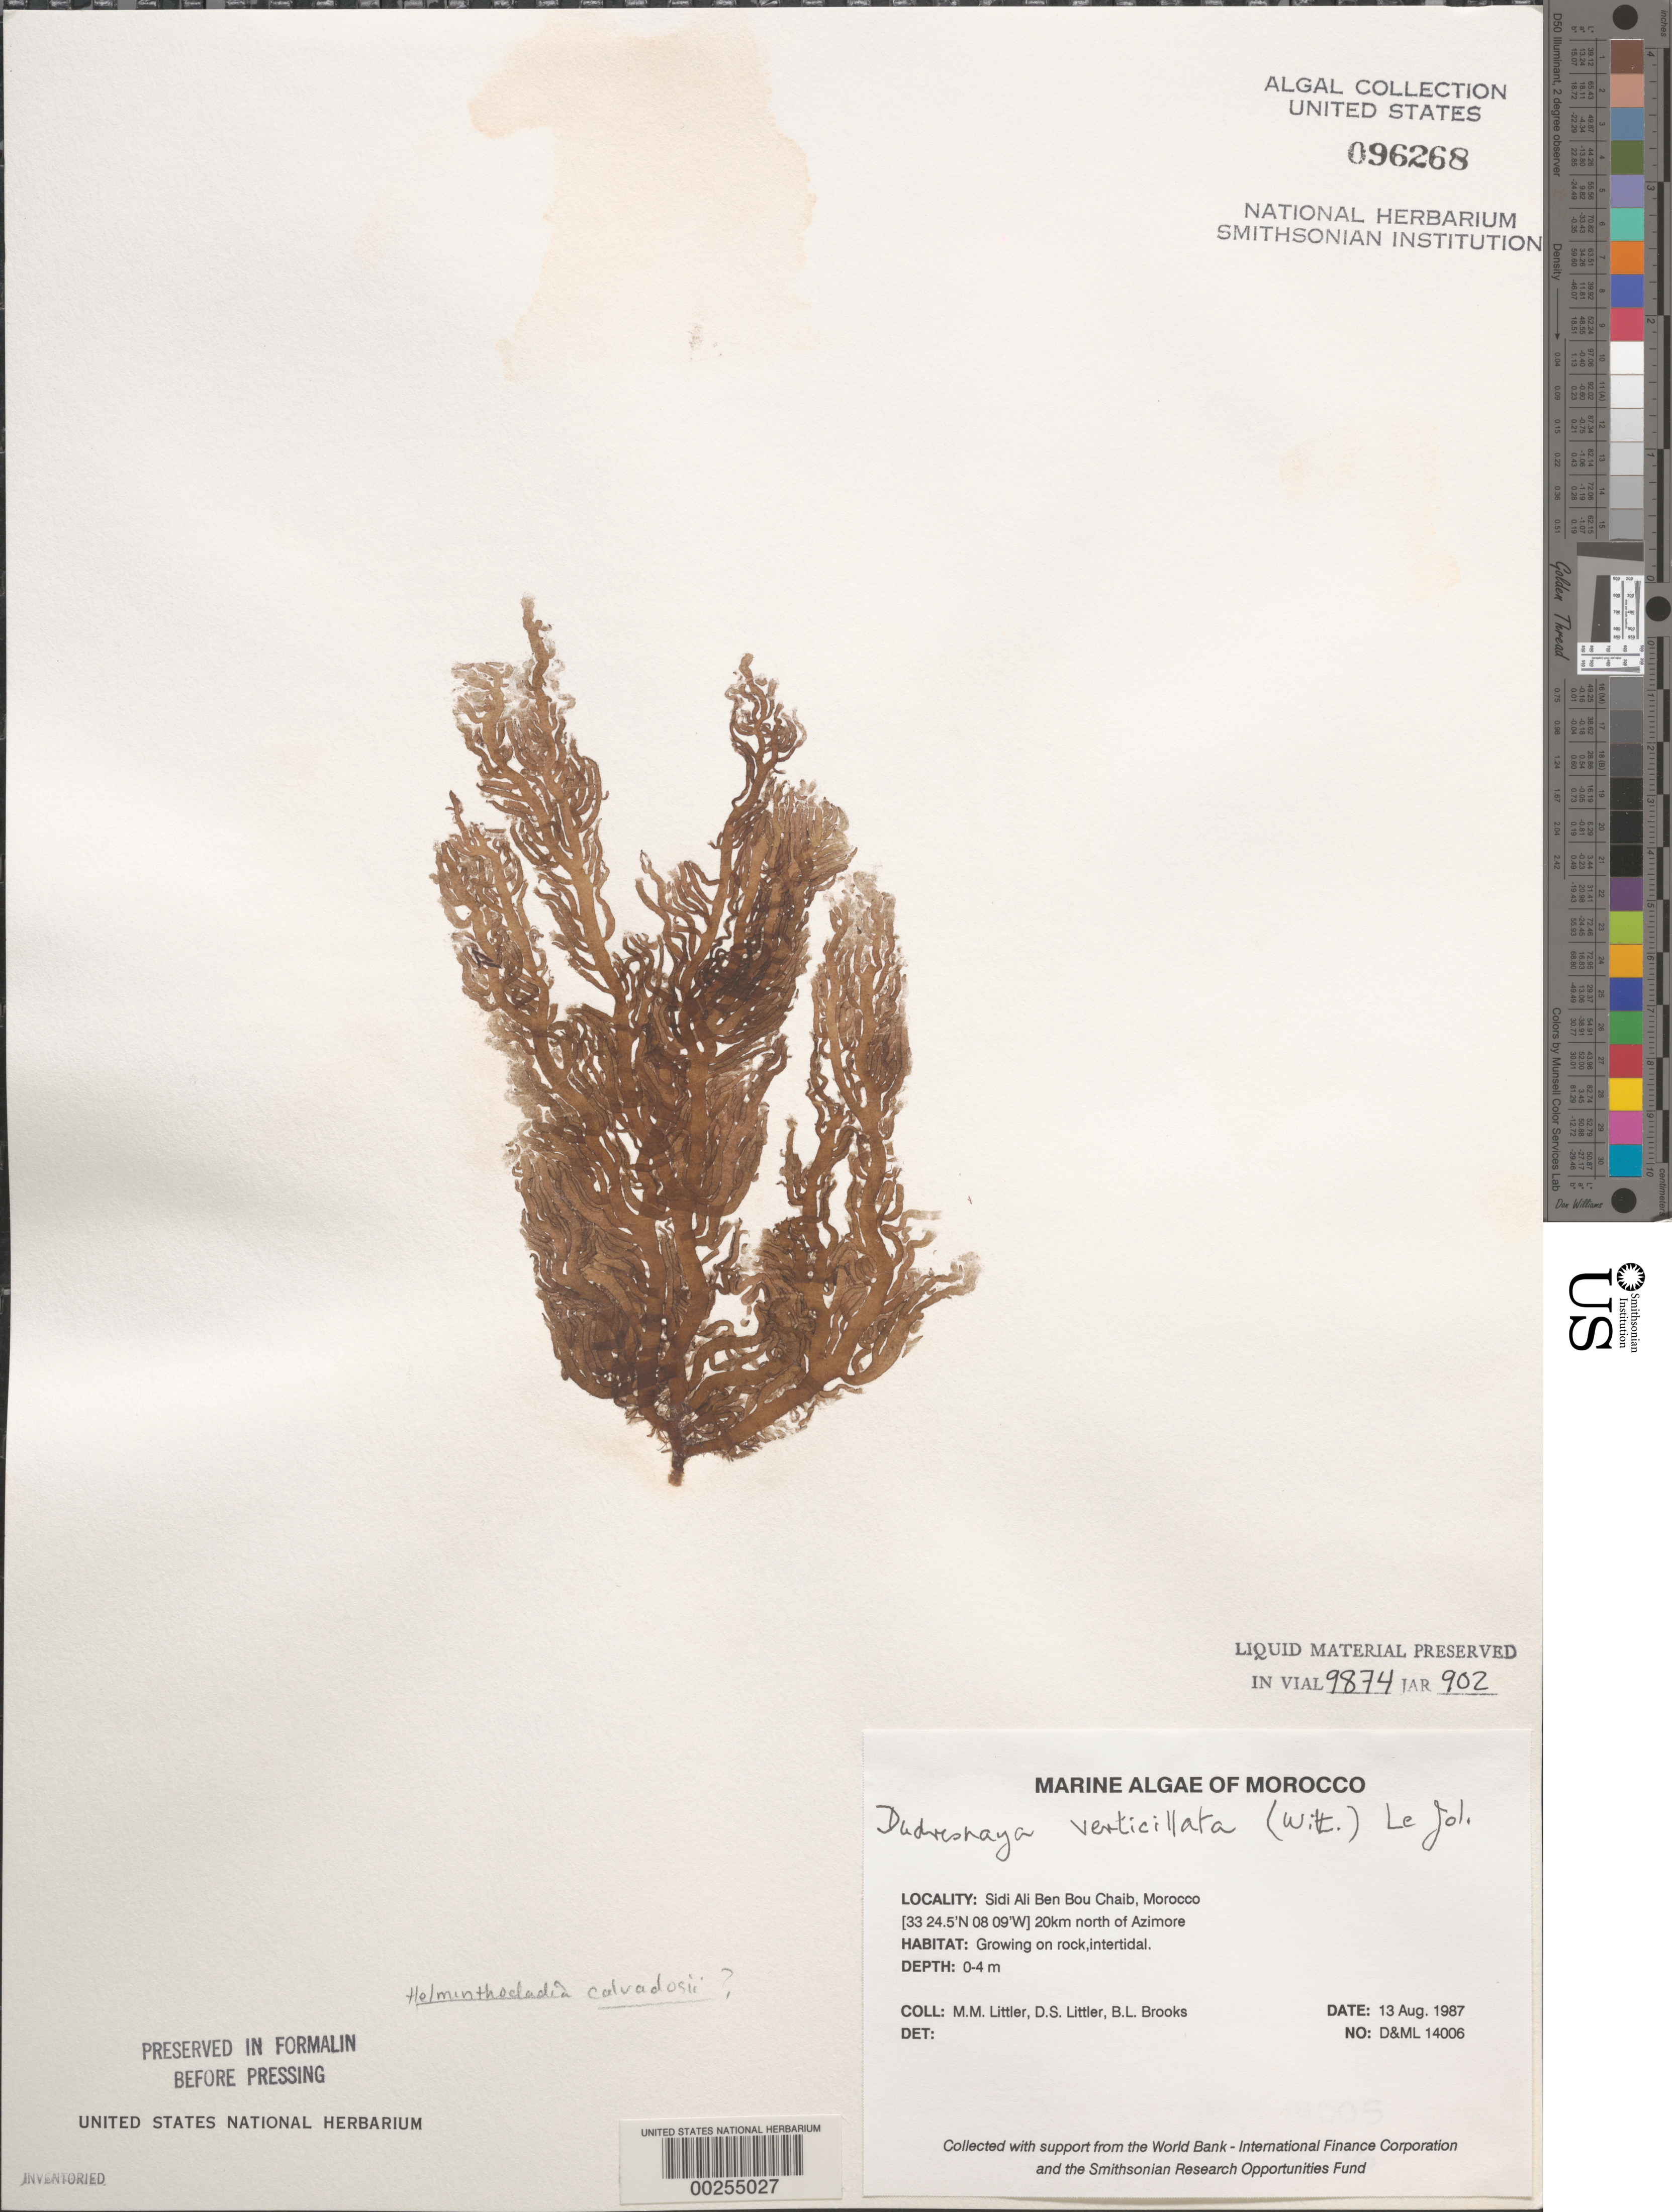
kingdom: Plantae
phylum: Rhodophyta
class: Florideophyceae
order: Gigartinales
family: Dumontiaceae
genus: Dudresnaya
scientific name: Dudresnaya verticillata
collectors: M. M. Littler, D. S. Littler & B. Brooks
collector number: D&ML 14006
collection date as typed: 13 Aug 1987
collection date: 1987-08-13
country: Morocco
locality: Sidi Ali Ben Bou Chaib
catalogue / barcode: US 96268